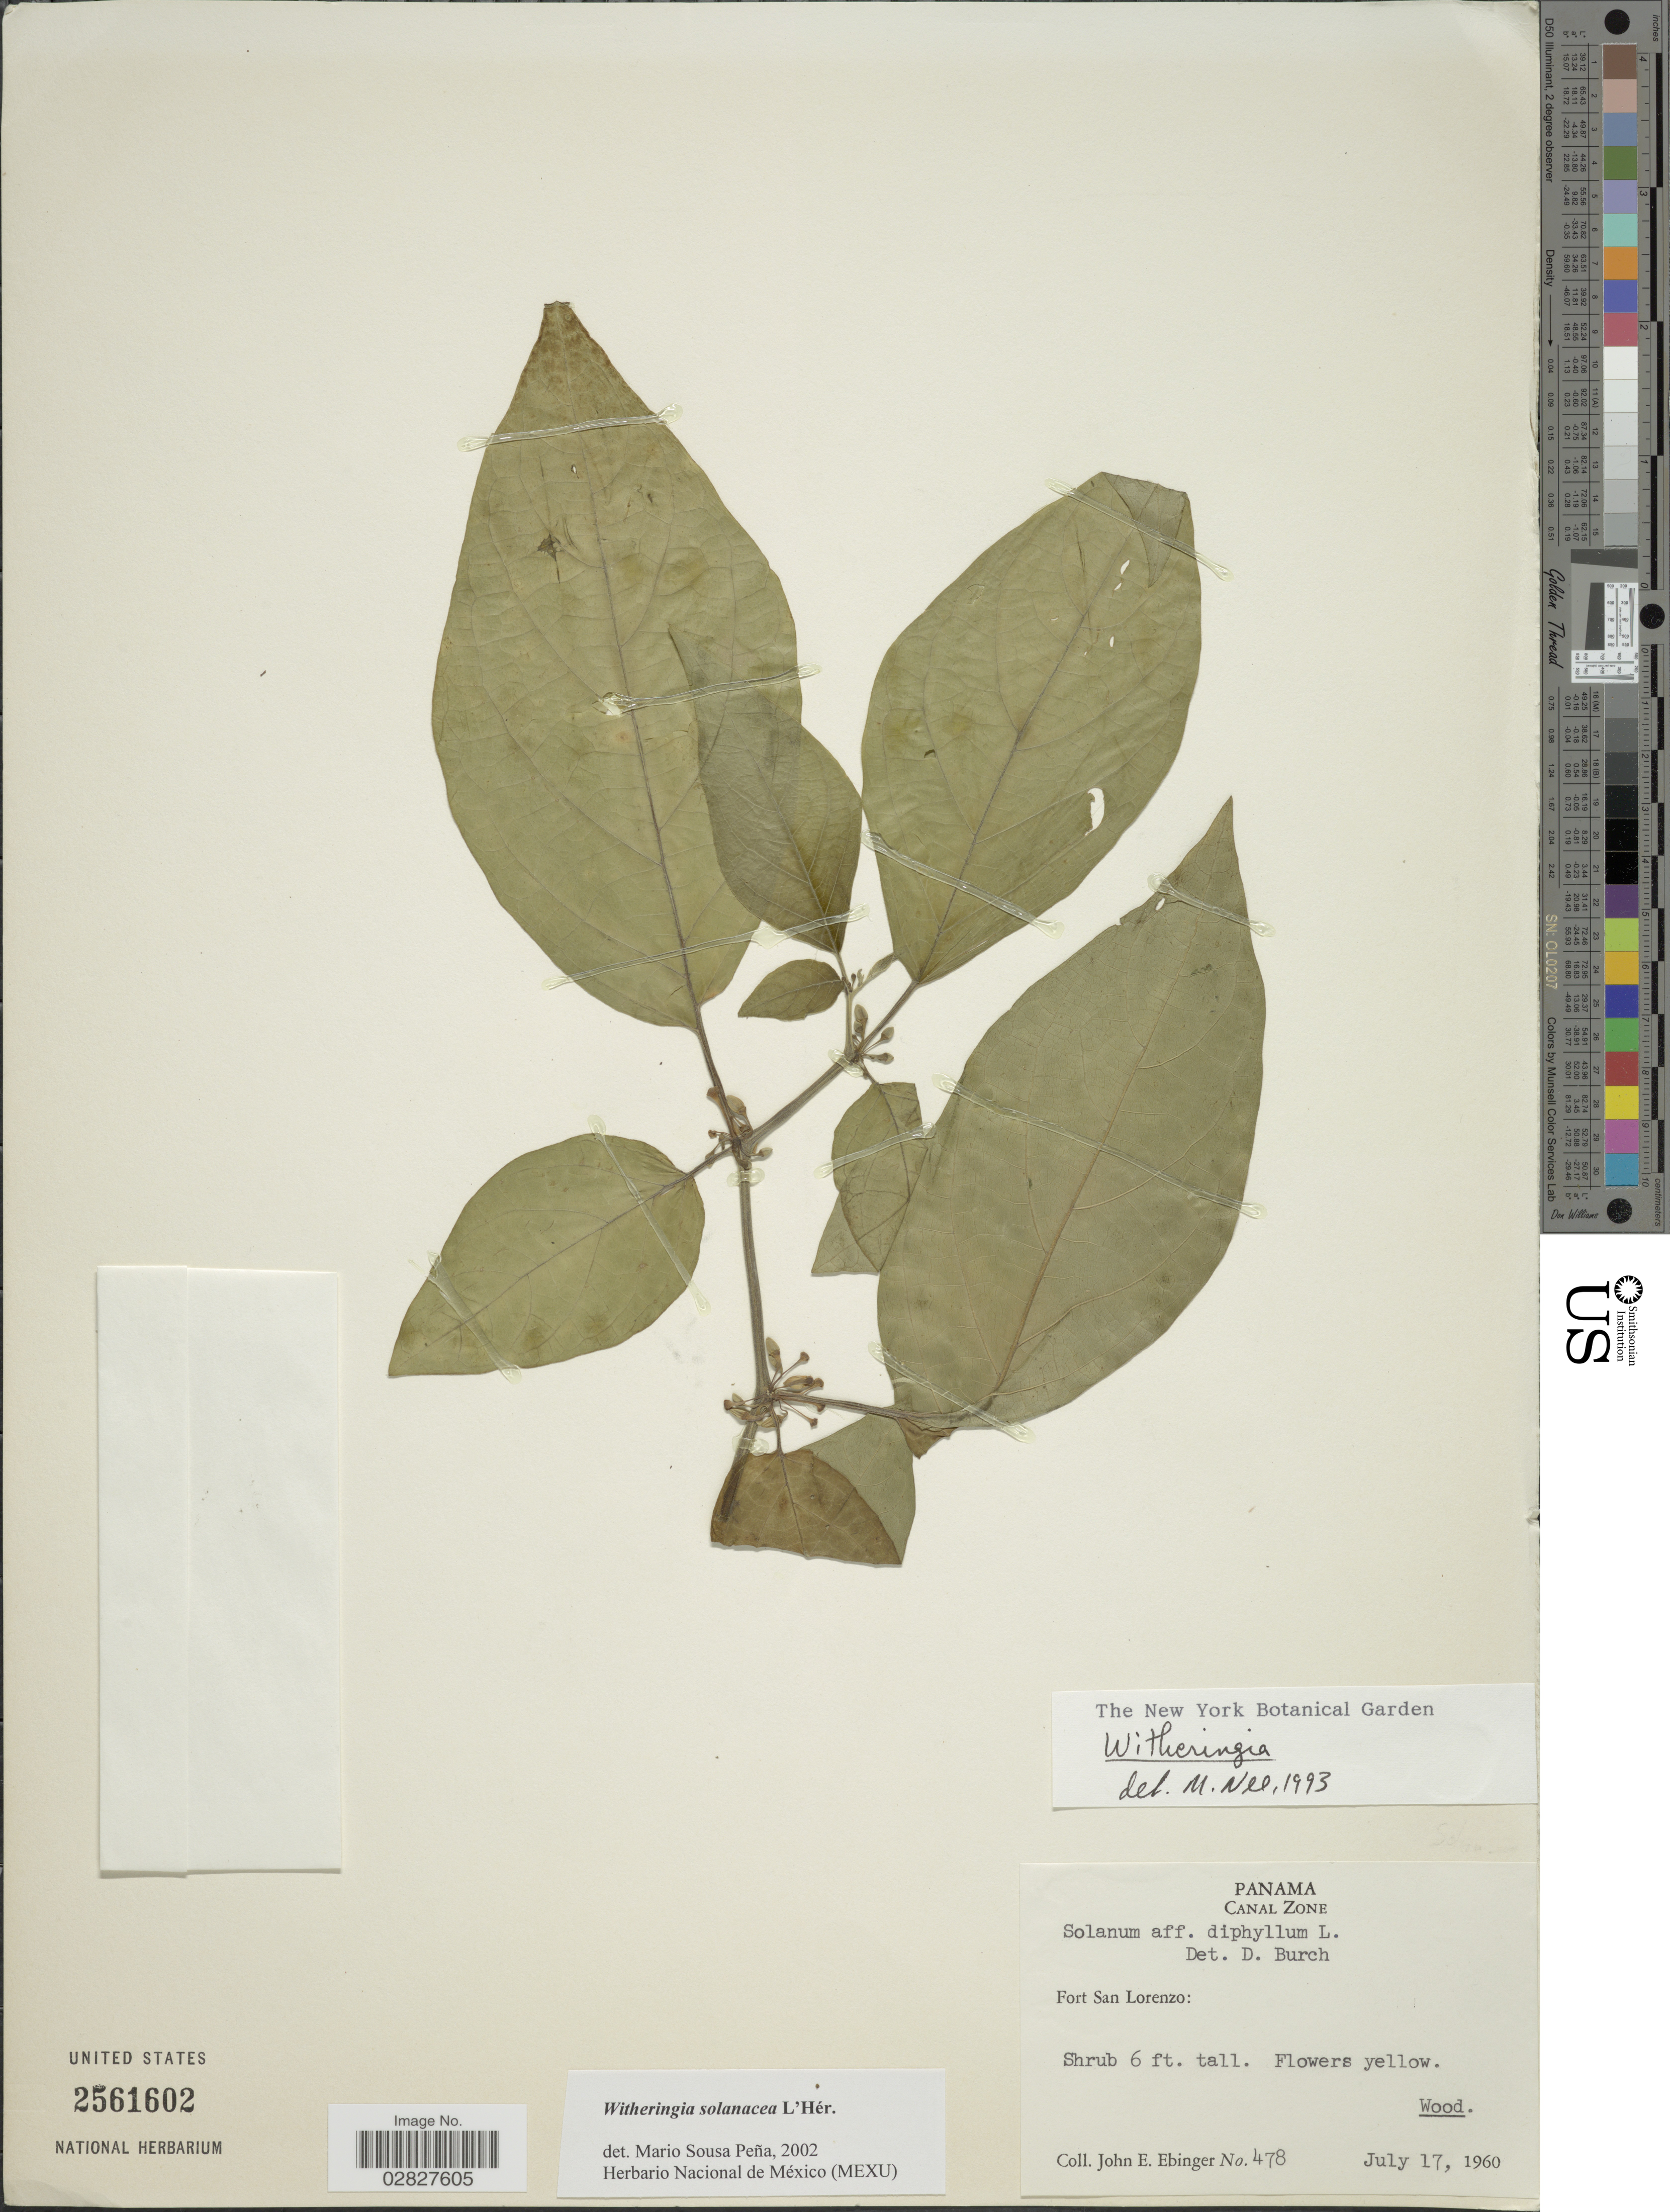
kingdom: Plantae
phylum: Tracheophyta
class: Magnoliopsida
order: Solanales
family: Solanaceae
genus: Witheringia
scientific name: Witheringia solanacea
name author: L'Hér.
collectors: J. Ebinger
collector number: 478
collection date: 1960-07-17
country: Panama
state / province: Colón / Panamá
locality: Canal Zone. Fort San Lorenzo.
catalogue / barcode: US 2561602